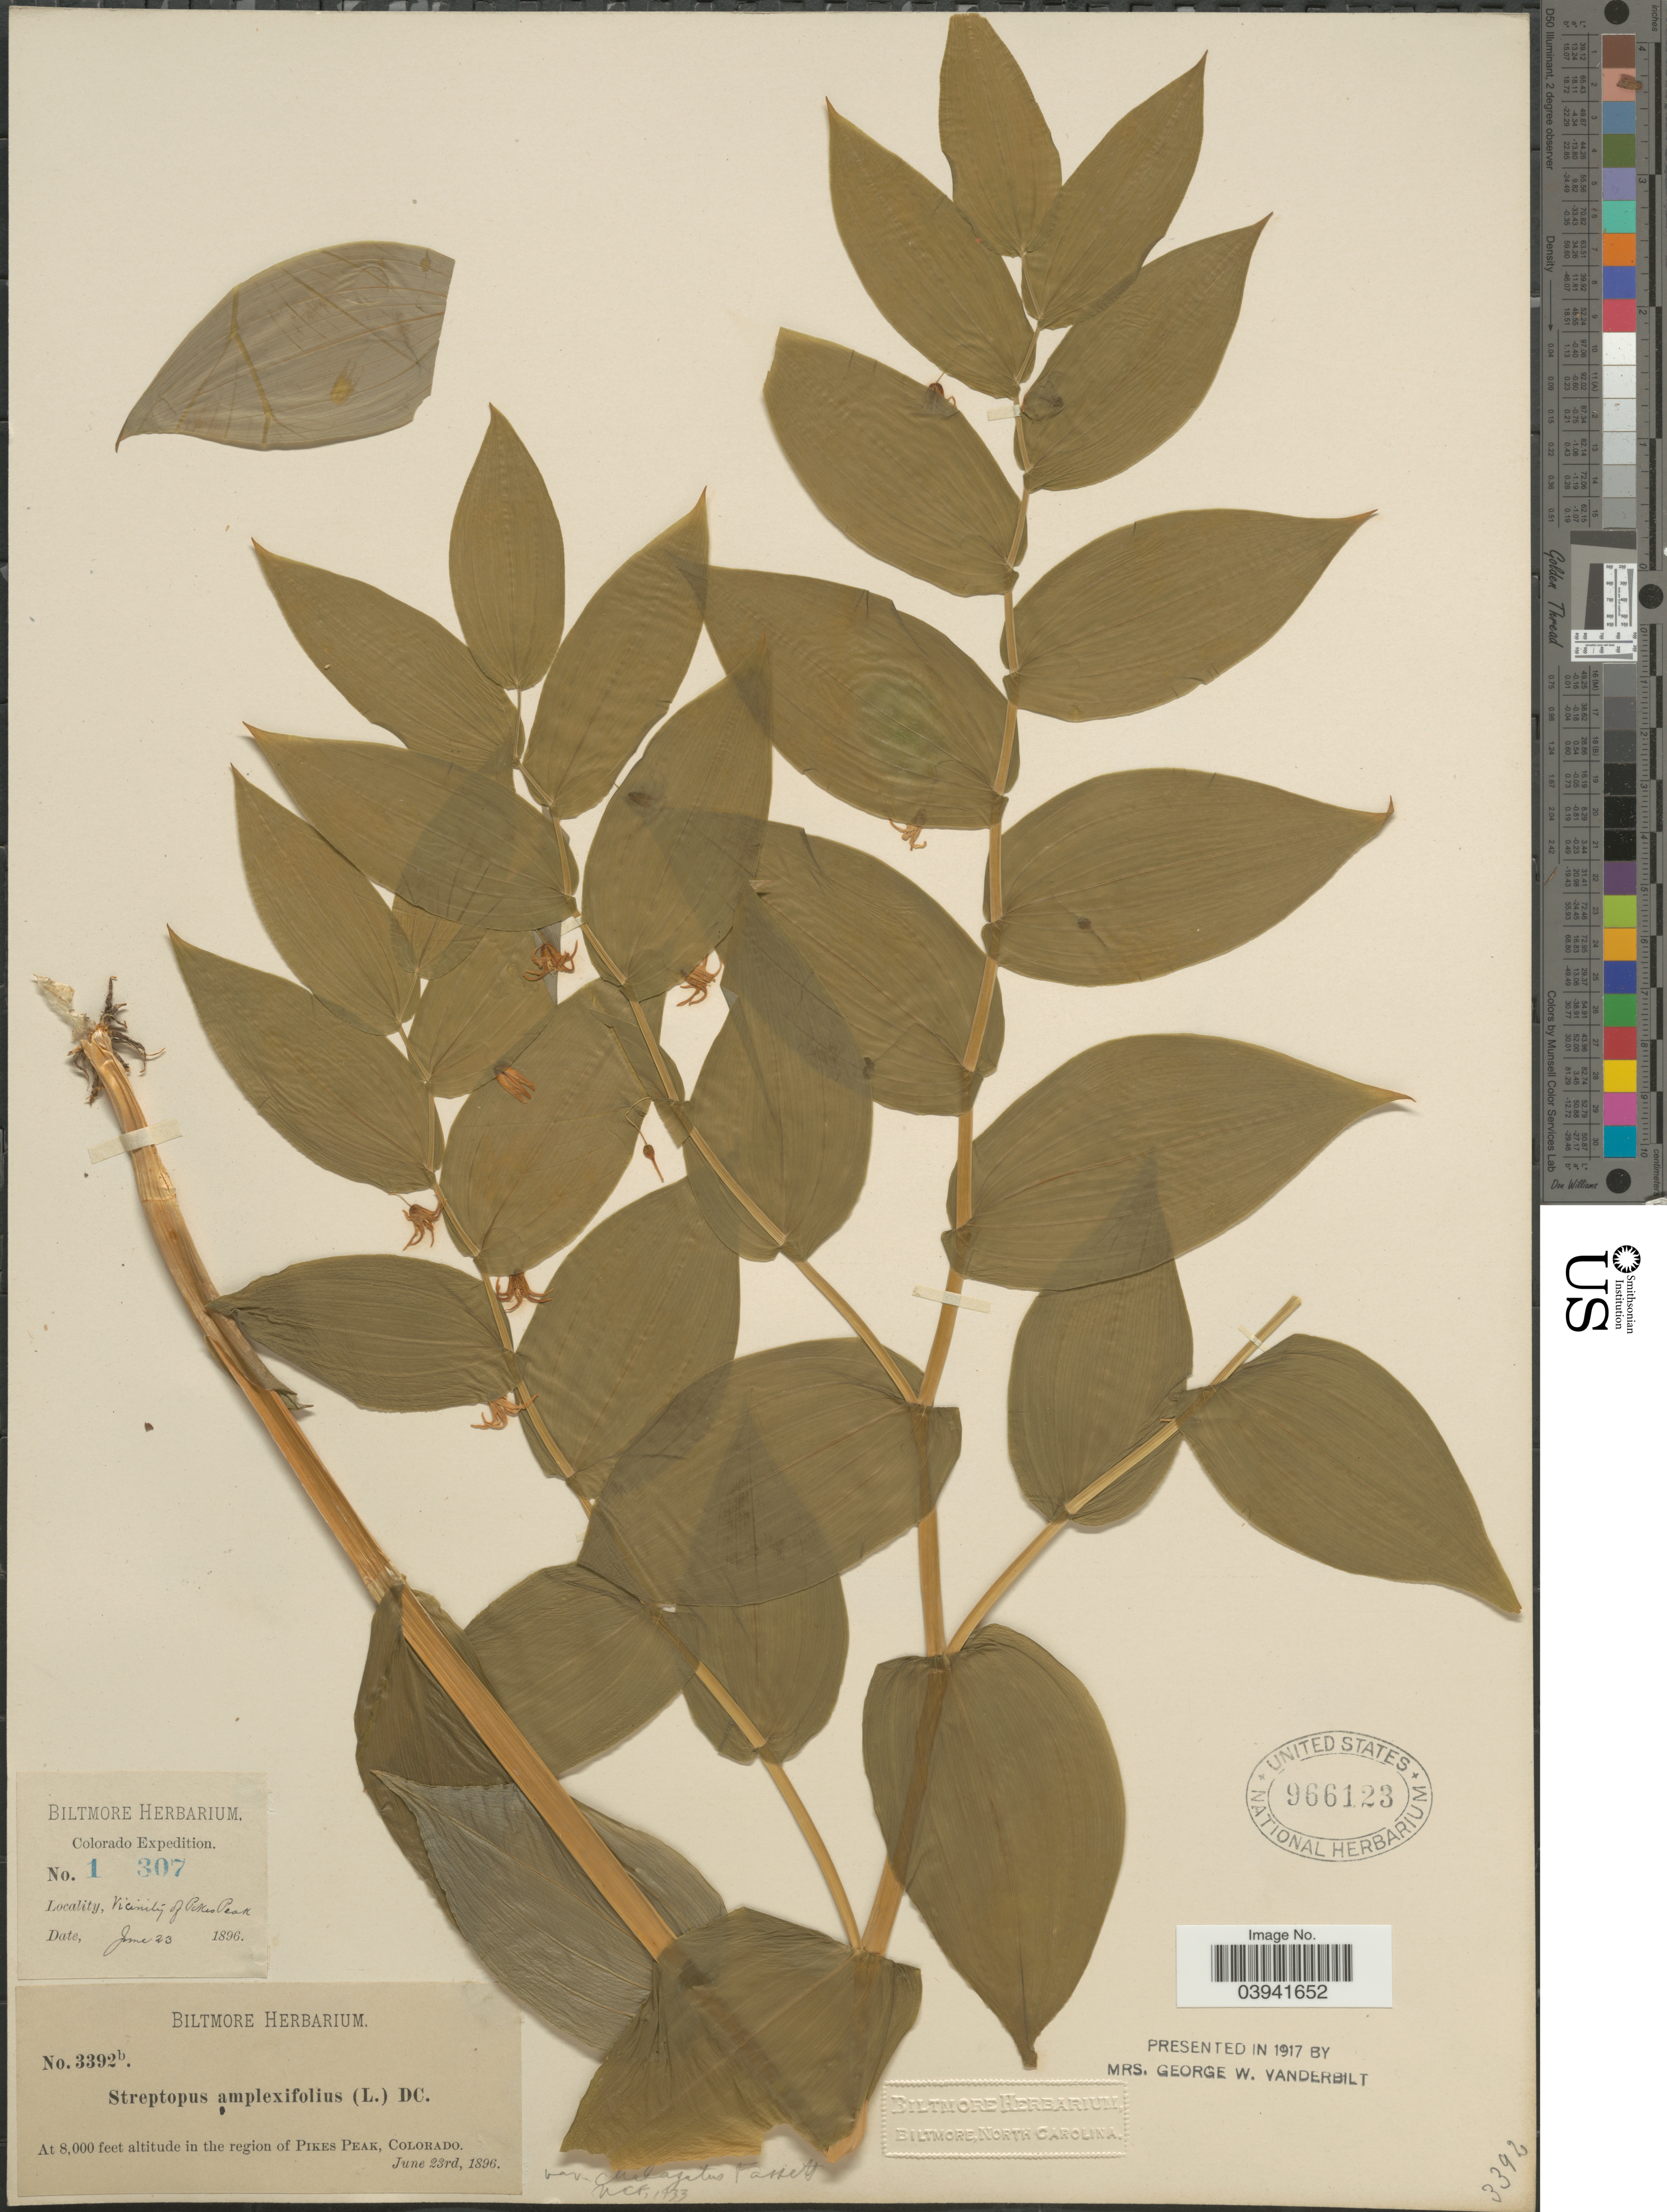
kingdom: Plantae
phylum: Tracheophyta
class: Liliopsida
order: Liliales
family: Liliaceae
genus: Streptopus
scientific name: Streptopus amplexifolius var. chalazatus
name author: Fassett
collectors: ex herb. Biltmore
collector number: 1307/3392b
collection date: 1896-06-23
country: United States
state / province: Colorado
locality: In the region of Pikes Peak. Vicinity of Pikes Peak.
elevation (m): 2438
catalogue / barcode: US 966123